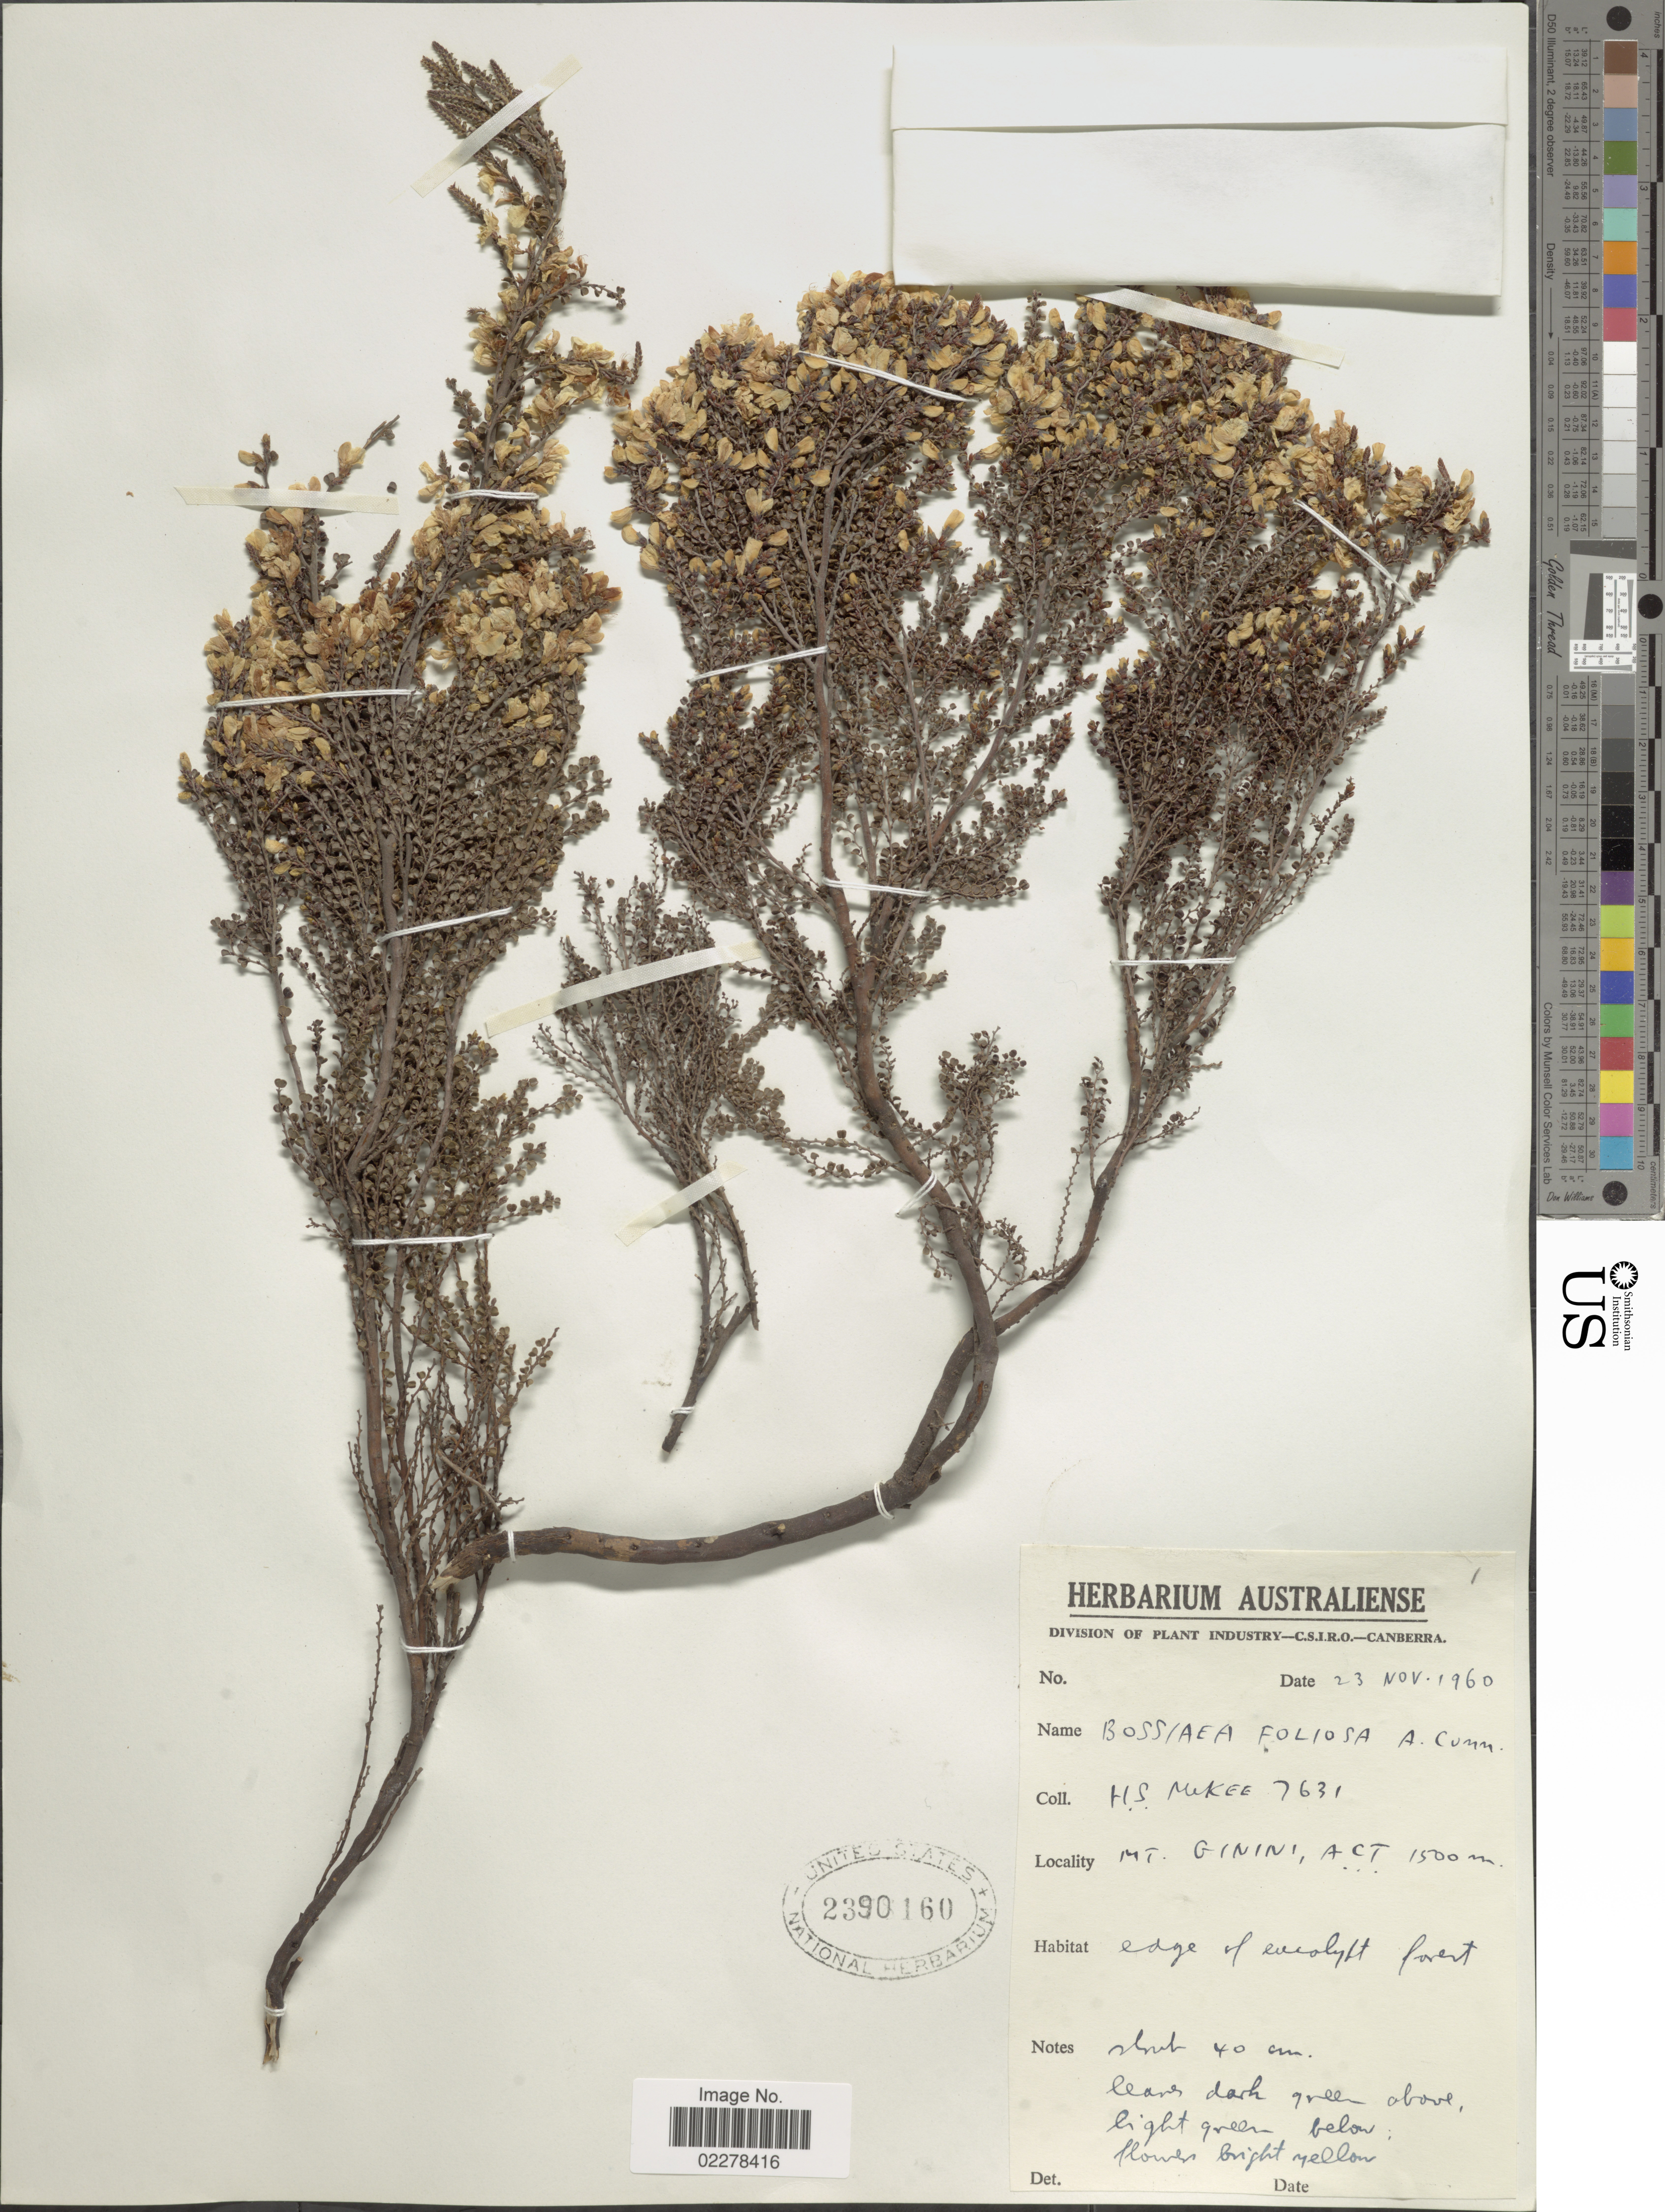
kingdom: Plantae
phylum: Tracheophyta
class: Magnoliopsida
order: Fabales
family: Fabaceae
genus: Bossiaea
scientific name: Bossiaea foliosa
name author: A. Cunn.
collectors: H. S. McKee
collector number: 7631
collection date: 1960-11-23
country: Australia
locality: Mt. Ginini. A.C.T.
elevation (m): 1500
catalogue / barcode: US 2390160